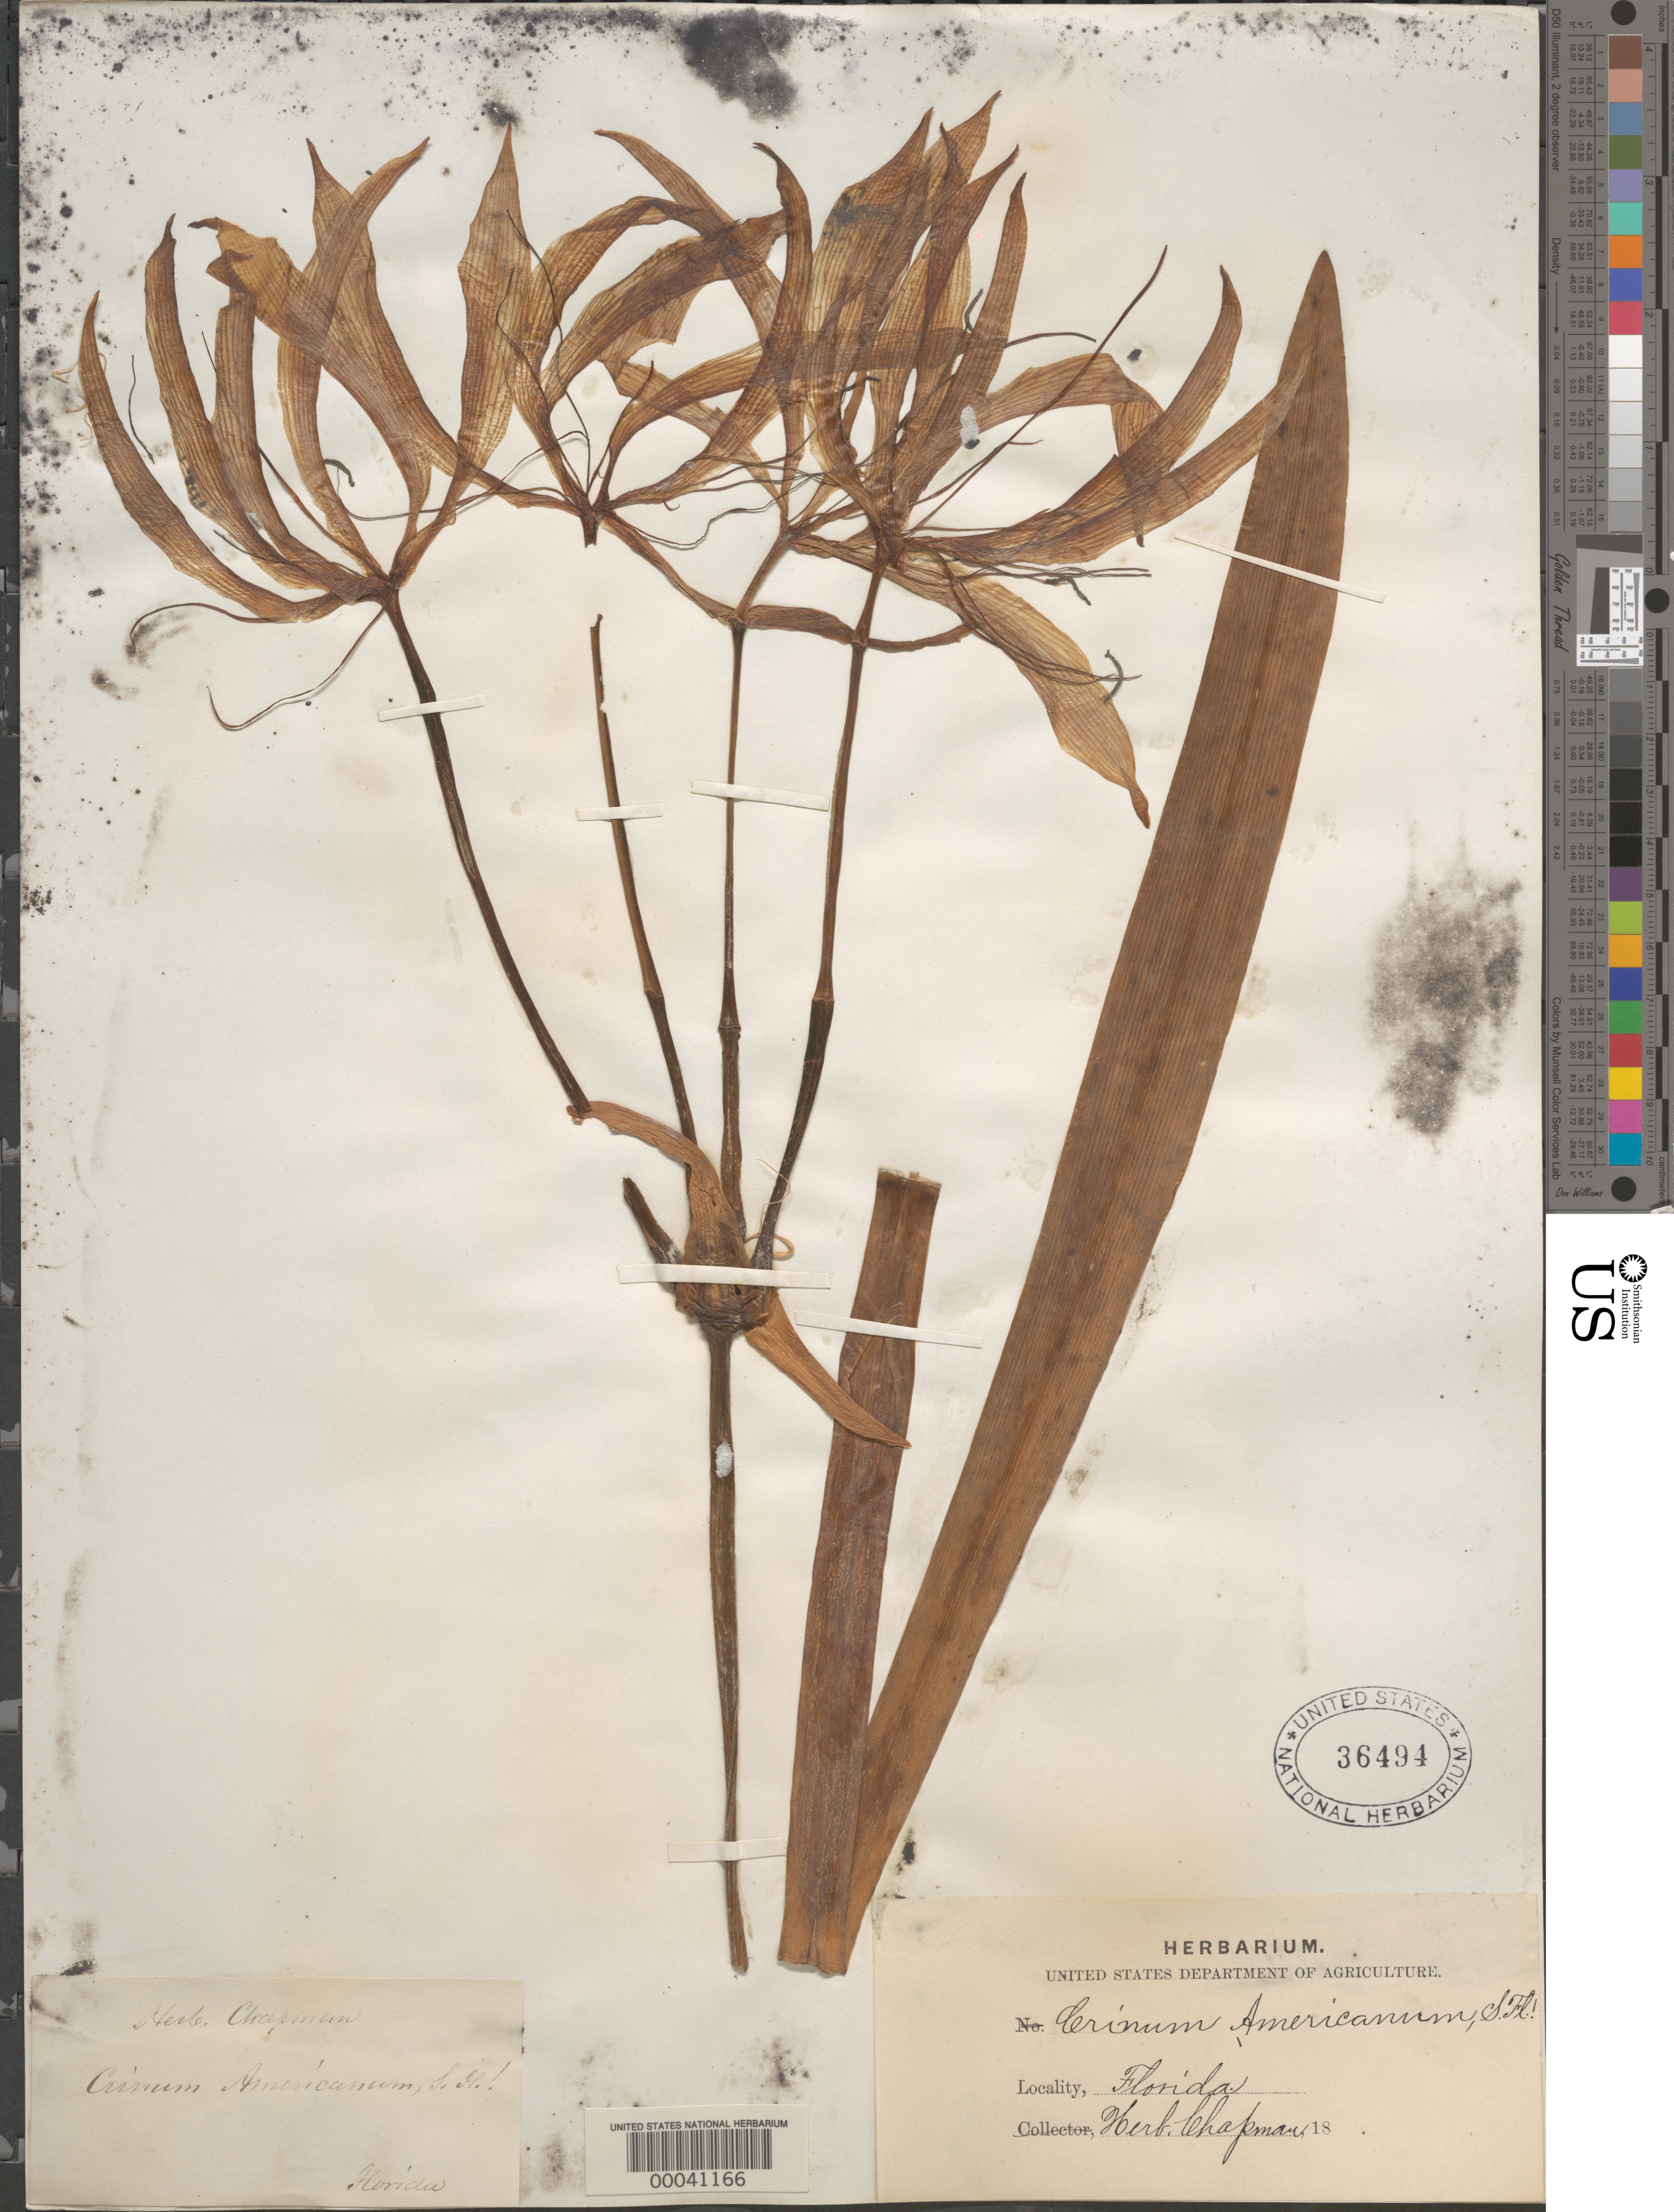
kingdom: Plantae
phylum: Tracheophyta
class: Liliopsida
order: Asparagales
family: Amaryllidaceae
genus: Crinum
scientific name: Crinum americanum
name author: L.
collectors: ex herb. A.W. Chapman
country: United States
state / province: Florida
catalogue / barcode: US 36494